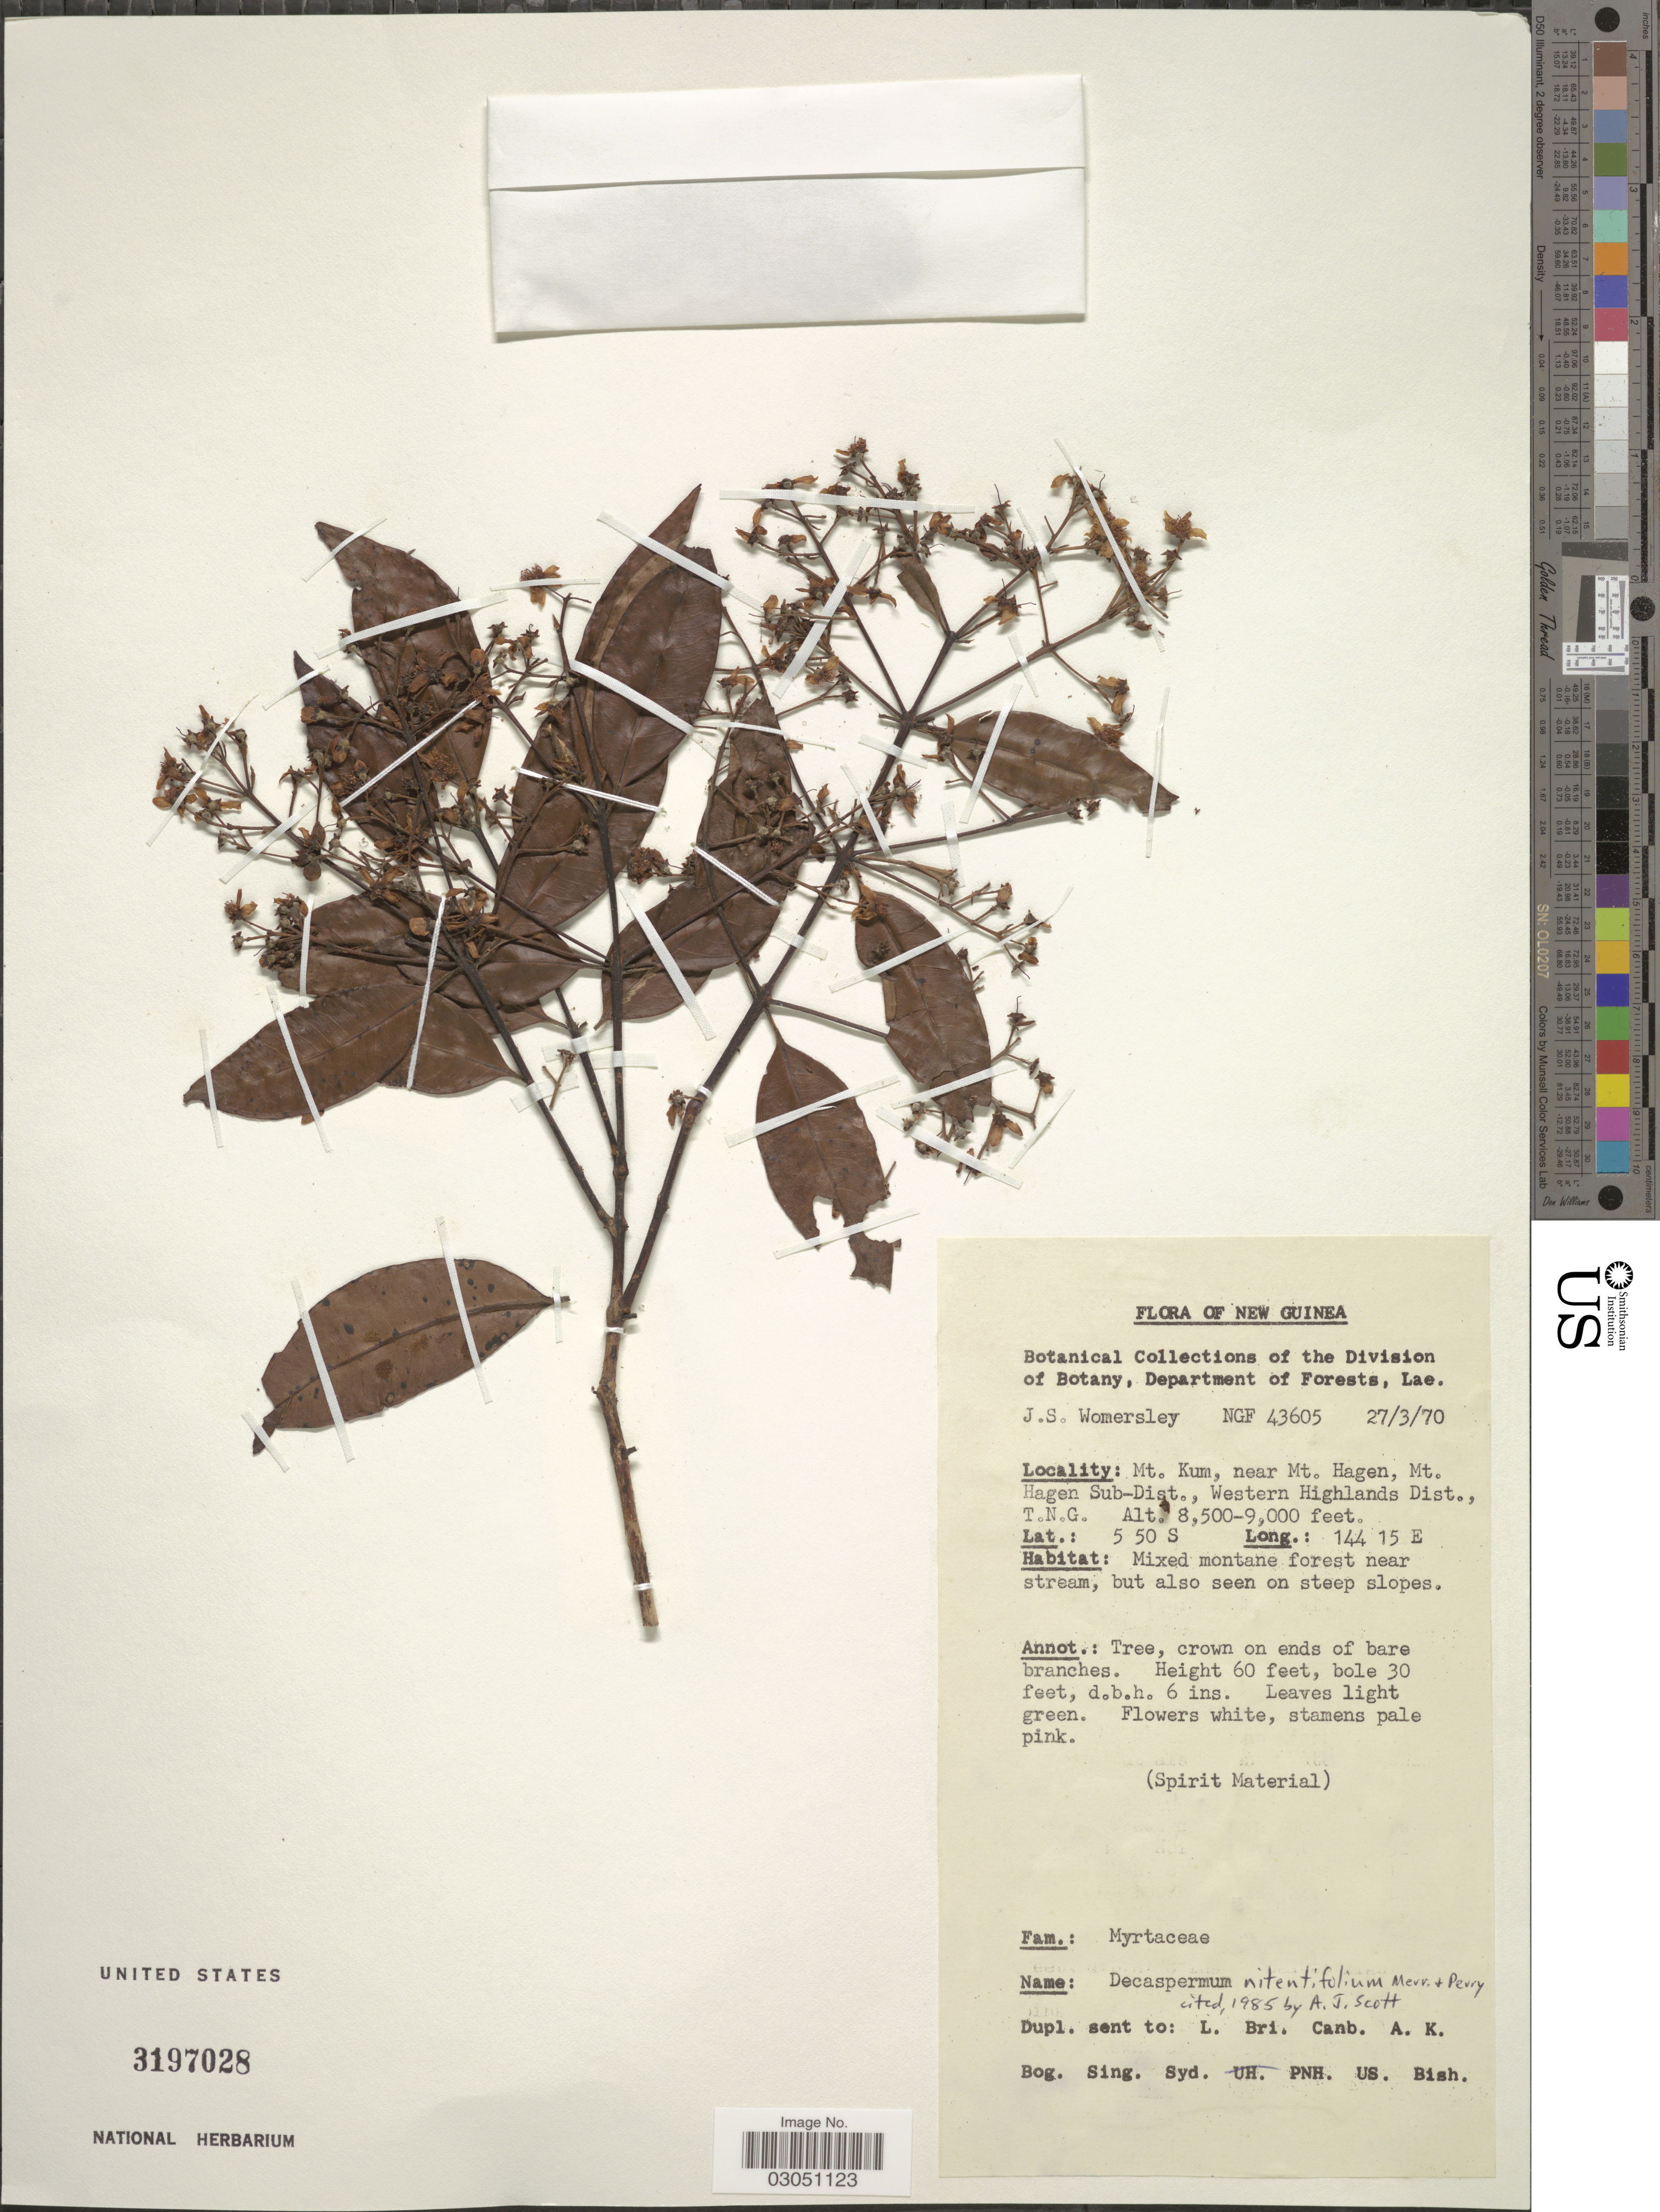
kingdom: Plantae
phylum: Tracheophyta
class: Magnoliopsida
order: Myrtales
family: Myrtaceae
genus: Decaspermum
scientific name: Decaspermum nitentifolium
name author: Merr. & L.M. Perry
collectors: J. S. Womersley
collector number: NGF43605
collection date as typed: Transcribed d/m/y: 27/3/70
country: Papua New Guinea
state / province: Western Highlands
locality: Mt. Kum, near Mt. Hagen, Mt. Hagen Sub-Dist., Western Highlands Dist., T. N. G.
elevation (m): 2591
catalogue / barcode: US 3197028